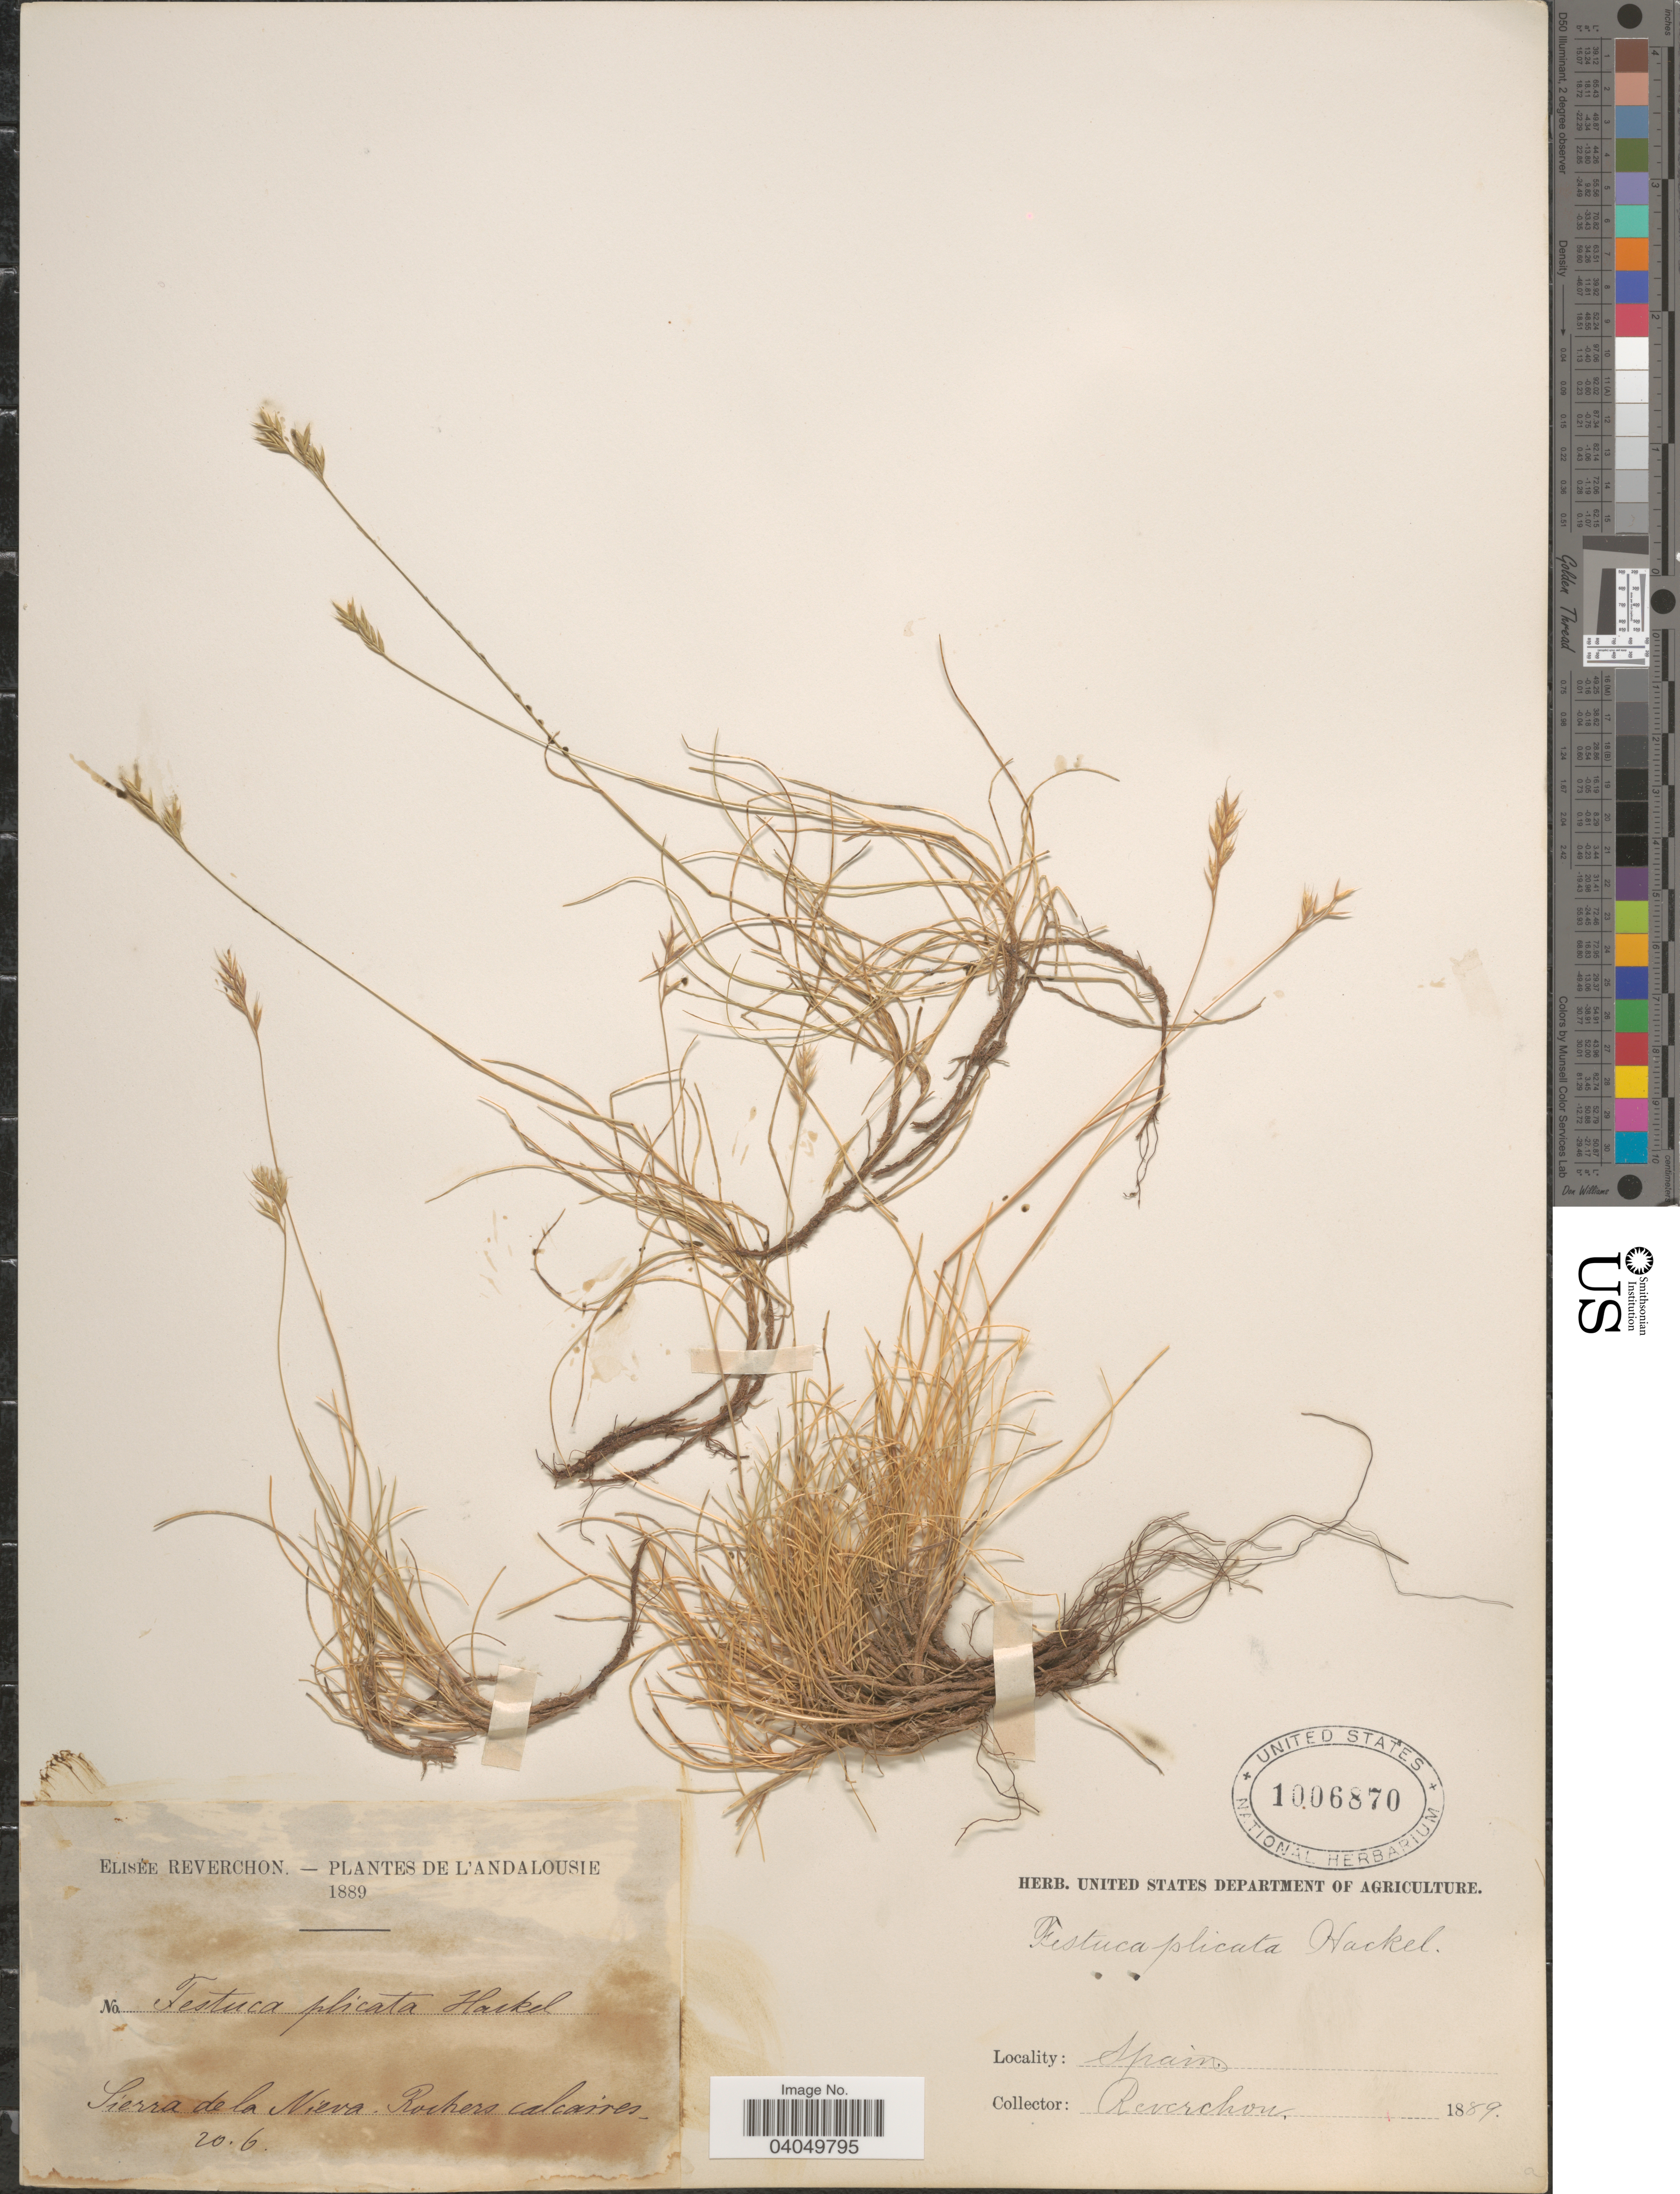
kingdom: Plantae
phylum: Tracheophyta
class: Liliopsida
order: Poales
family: Poaceae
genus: Festuca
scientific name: Festuca plicata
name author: Hack.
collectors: E. Reverchon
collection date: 1889-06-20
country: Spain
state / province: Andalucía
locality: L'Andalousie. Sierra de la Nieva. Rochers calcaires.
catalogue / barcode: US 1006870